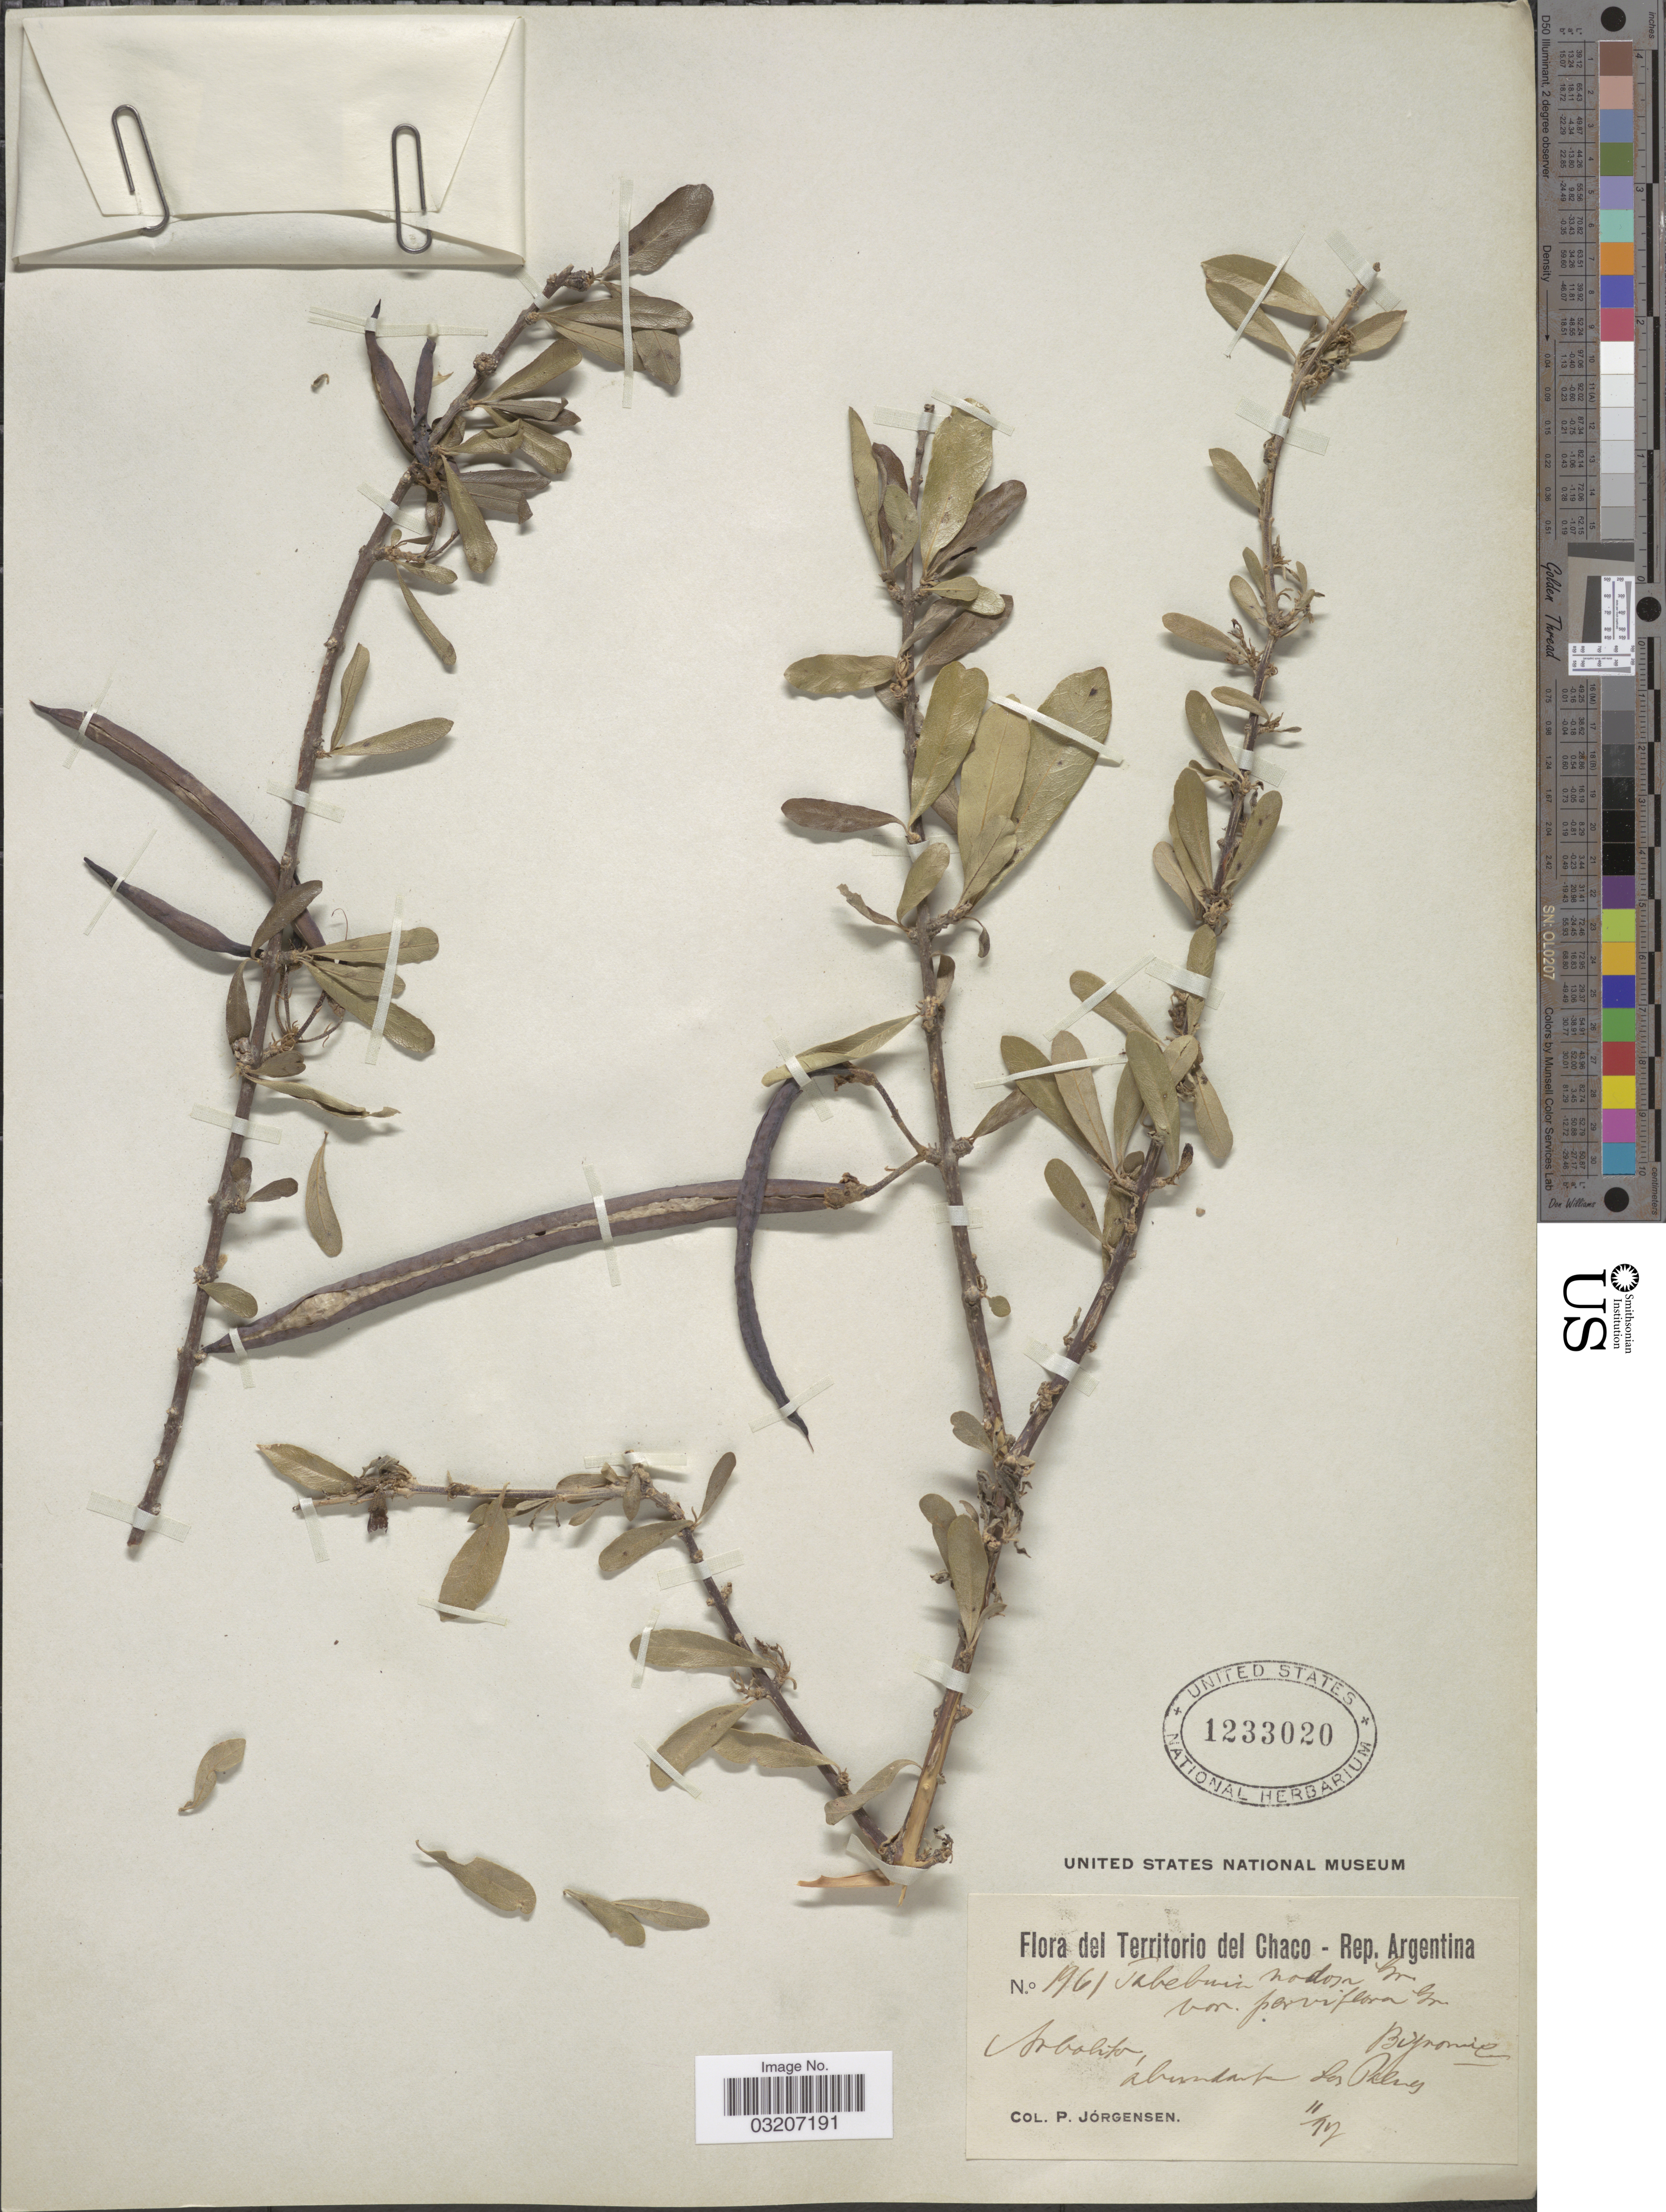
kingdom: Plantae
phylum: Tracheophyta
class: Magnoliopsida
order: Lamiales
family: Bignoniaceae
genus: Tabebuia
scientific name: Tabebuia nodosa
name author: (Griseb.) Griseb.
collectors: P. Jörgensen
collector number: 1961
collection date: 1907-11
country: Argentina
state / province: Chaco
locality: Las Palmas.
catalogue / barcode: US 1233020